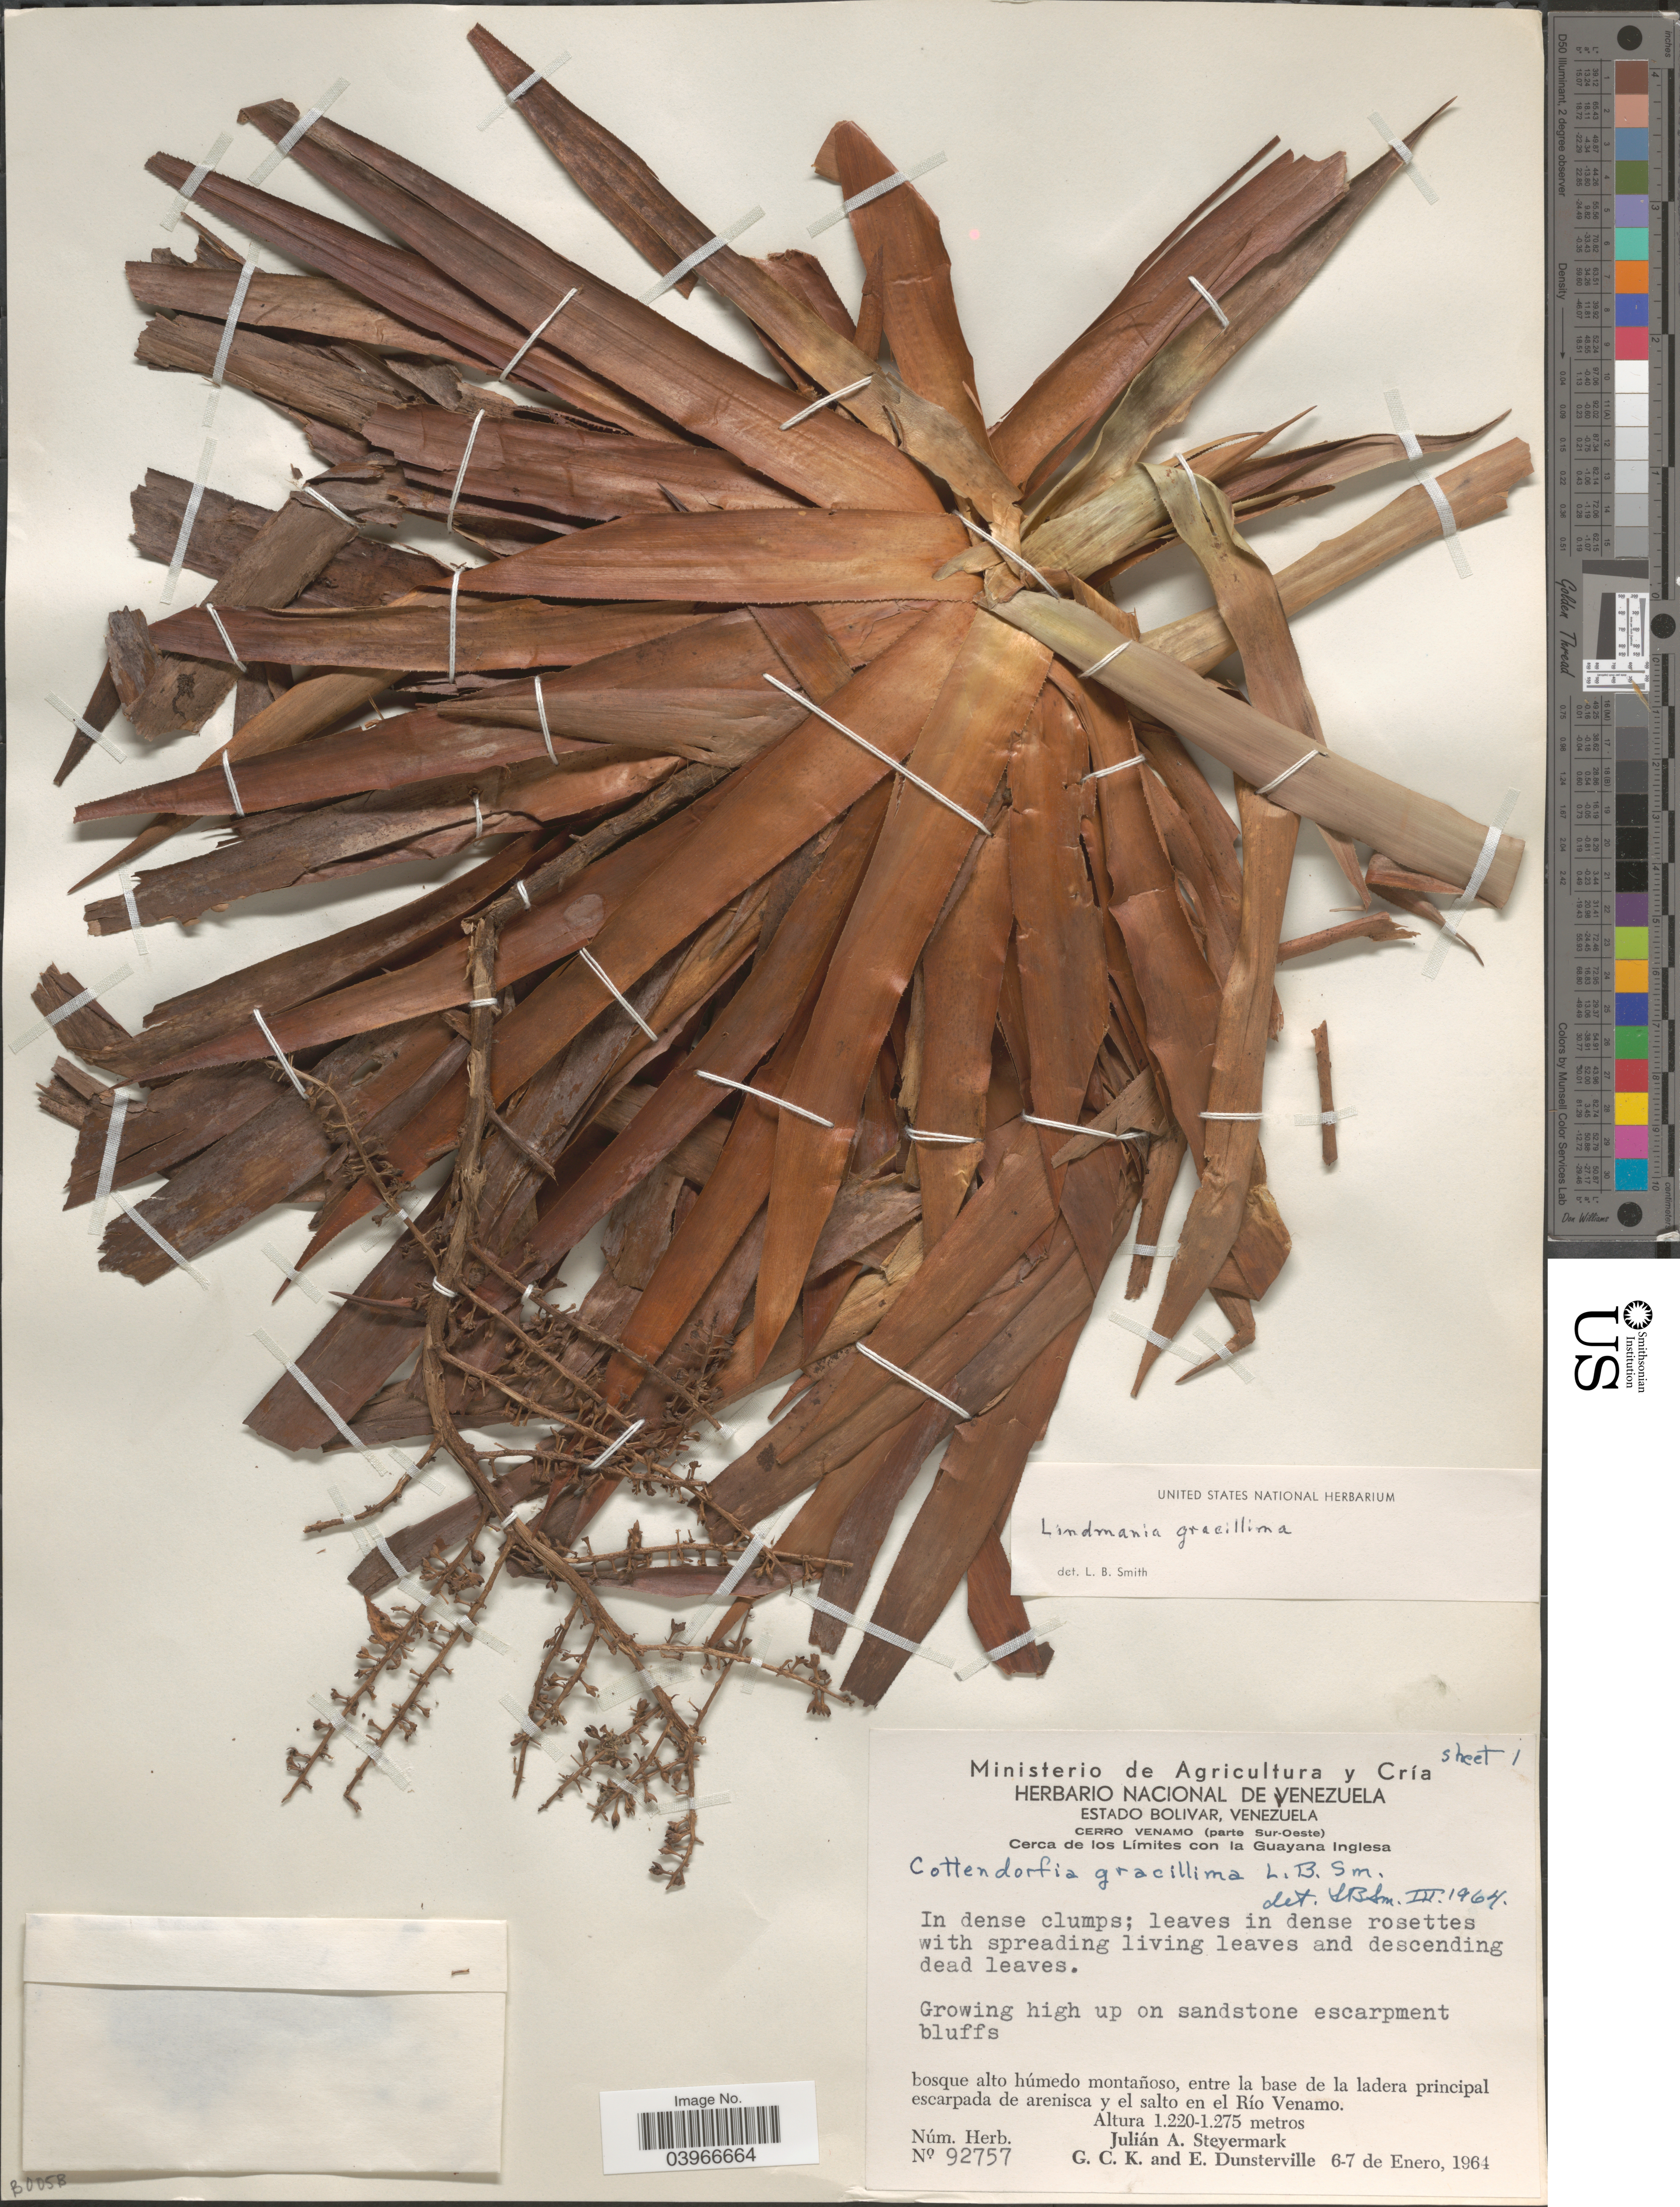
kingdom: Plantae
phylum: Tracheophyta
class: Liliopsida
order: Poales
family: Bromeliaceae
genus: Lindmania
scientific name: Lindmania gracillima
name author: (L.B. Sm.) L.B. Sm.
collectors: J. Steyermark, G. C. K. Dunsterville & E. Dunsterville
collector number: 92757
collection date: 1964-01-06/1964-01-07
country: Venezuela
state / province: Bolivar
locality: Cerro Venamo (parte Sur-Oeste). Cerca de los Límites con la Guayana Inglesa. Bosque alto húmedo montañoso, entre la base de la ladera principal escarpada de arenisca y el salto en el Río Venamo.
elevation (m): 1220